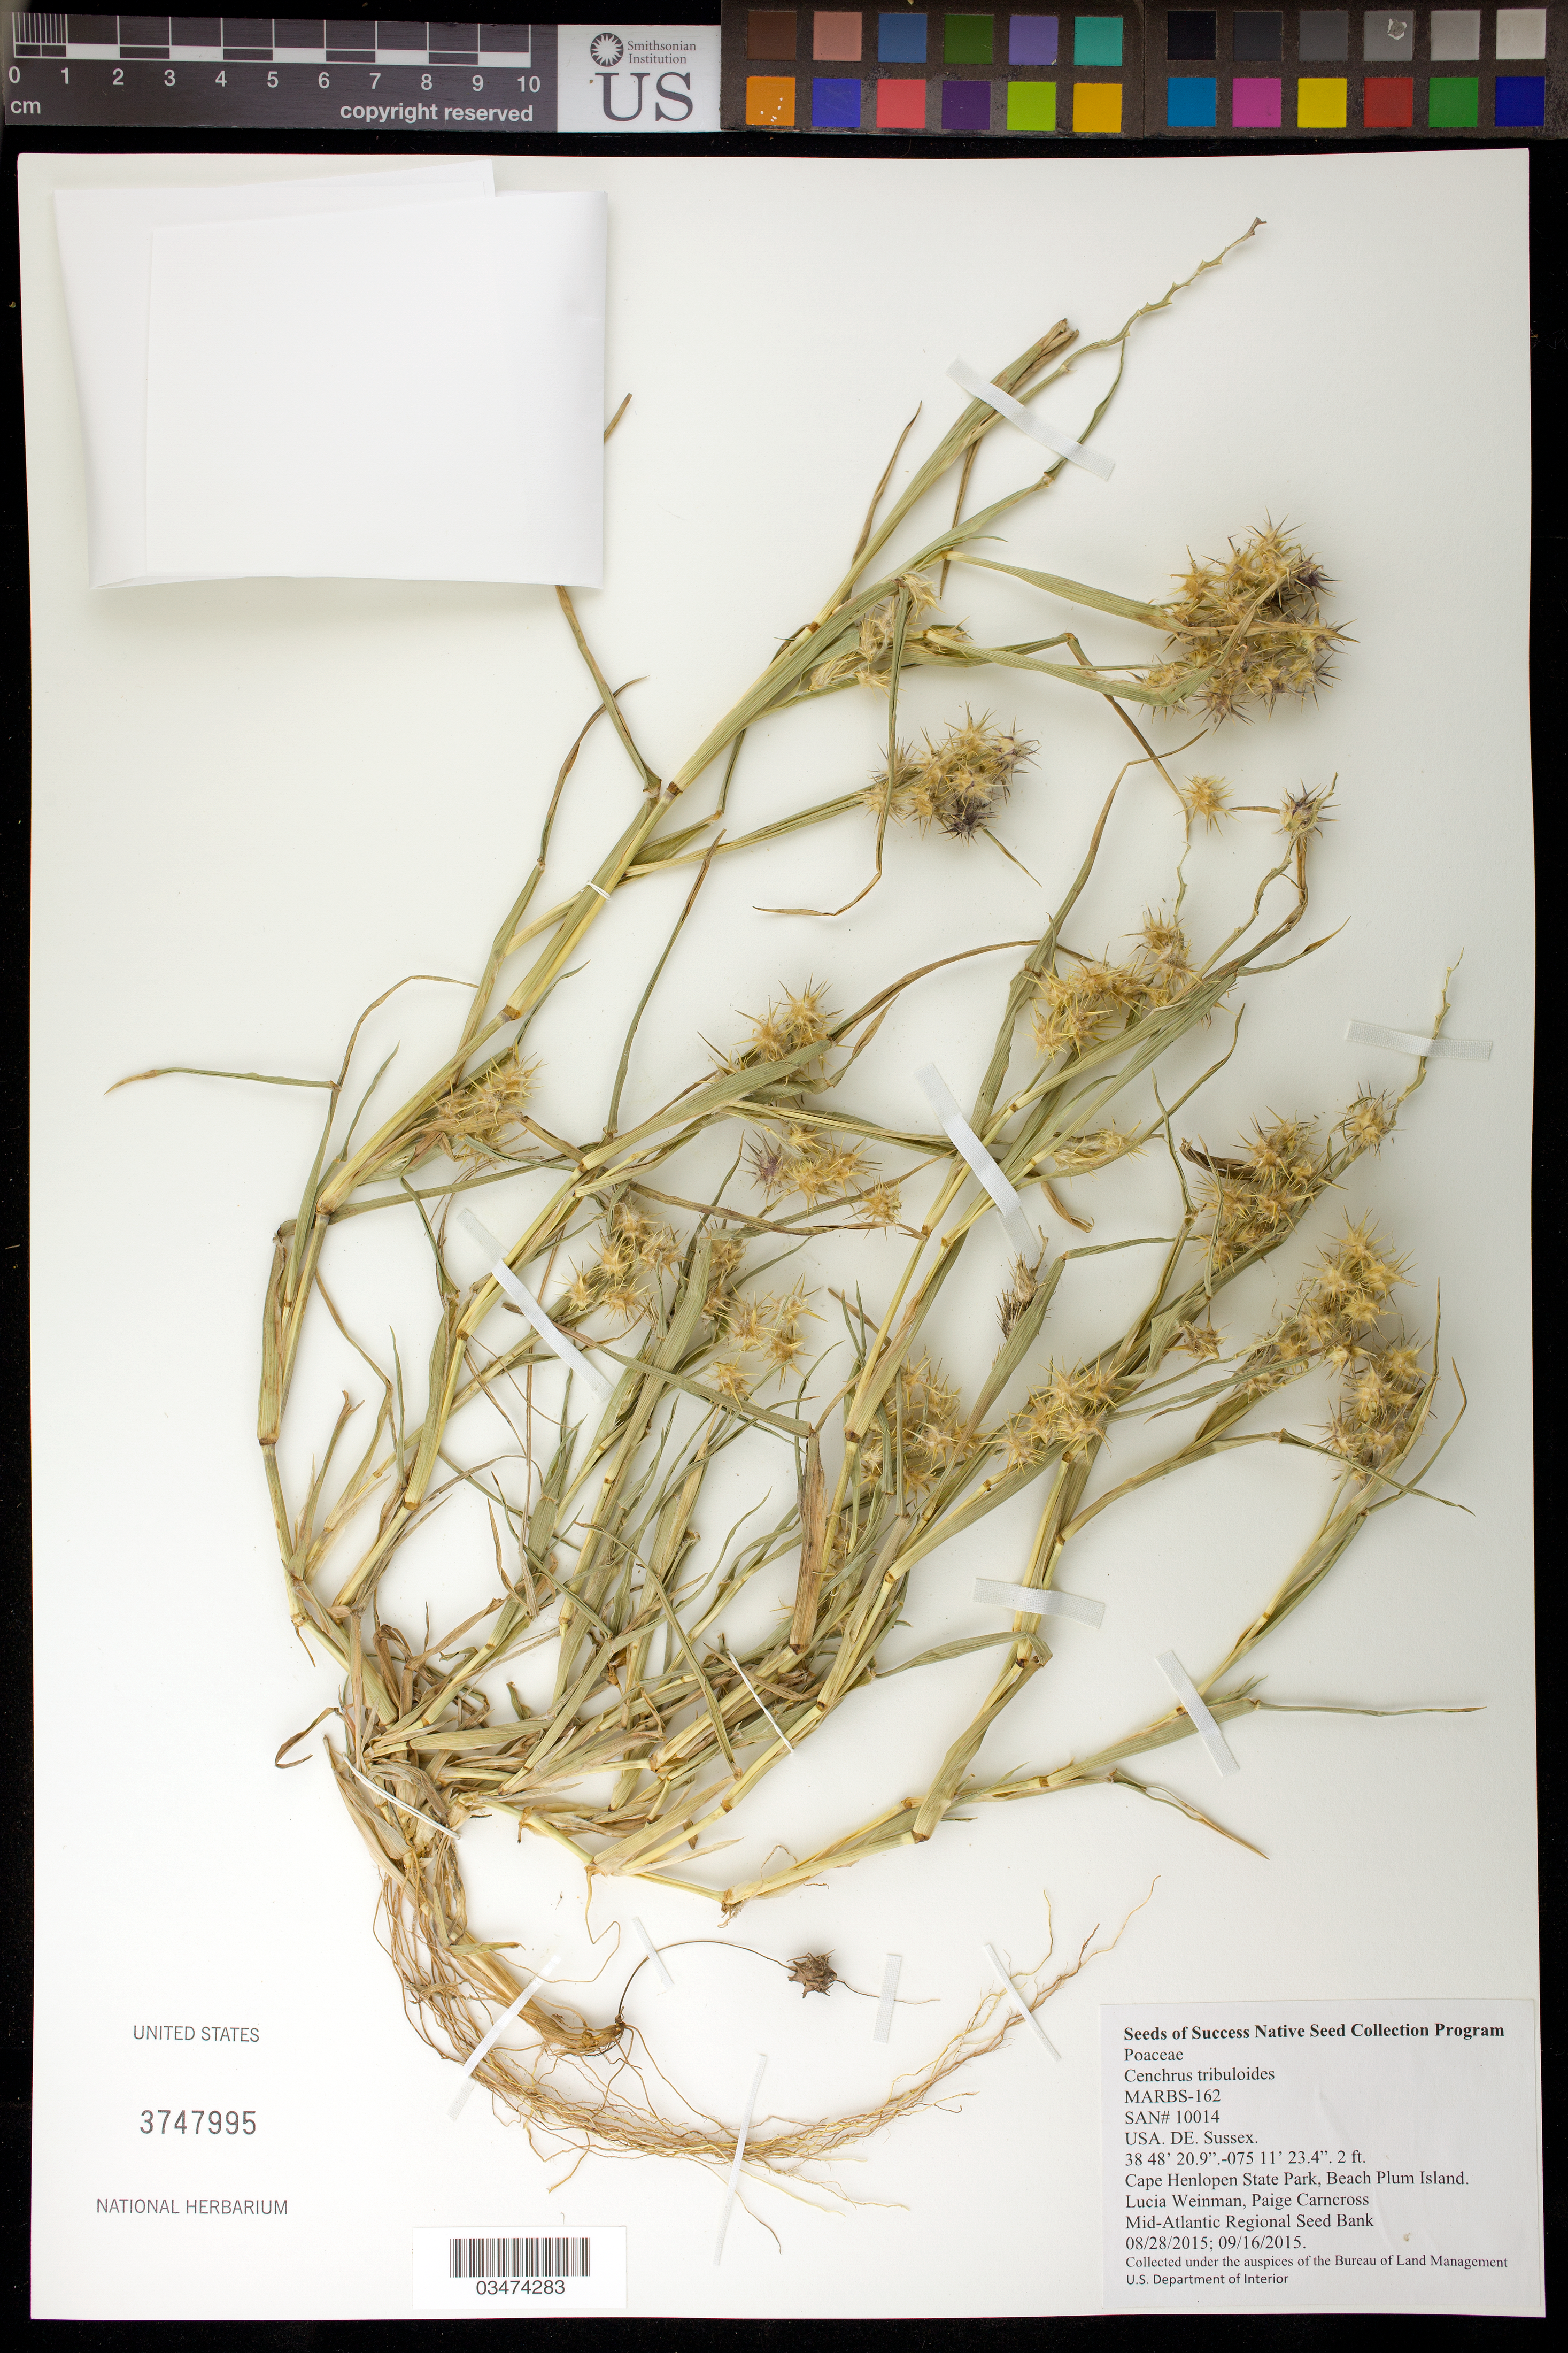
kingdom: Plantae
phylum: Tracheophyta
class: Liliopsida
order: Poales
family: Poaceae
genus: Cenchrus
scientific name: Cenchrus tribuloides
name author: L.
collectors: L. Weinman & P. Carncross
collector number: MARSB-162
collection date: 2015-08-28,2015-09-16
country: United States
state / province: Delaware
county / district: Sussex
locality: Cape Henlopen State Park, Beach Plum Island.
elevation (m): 1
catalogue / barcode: US 3747995